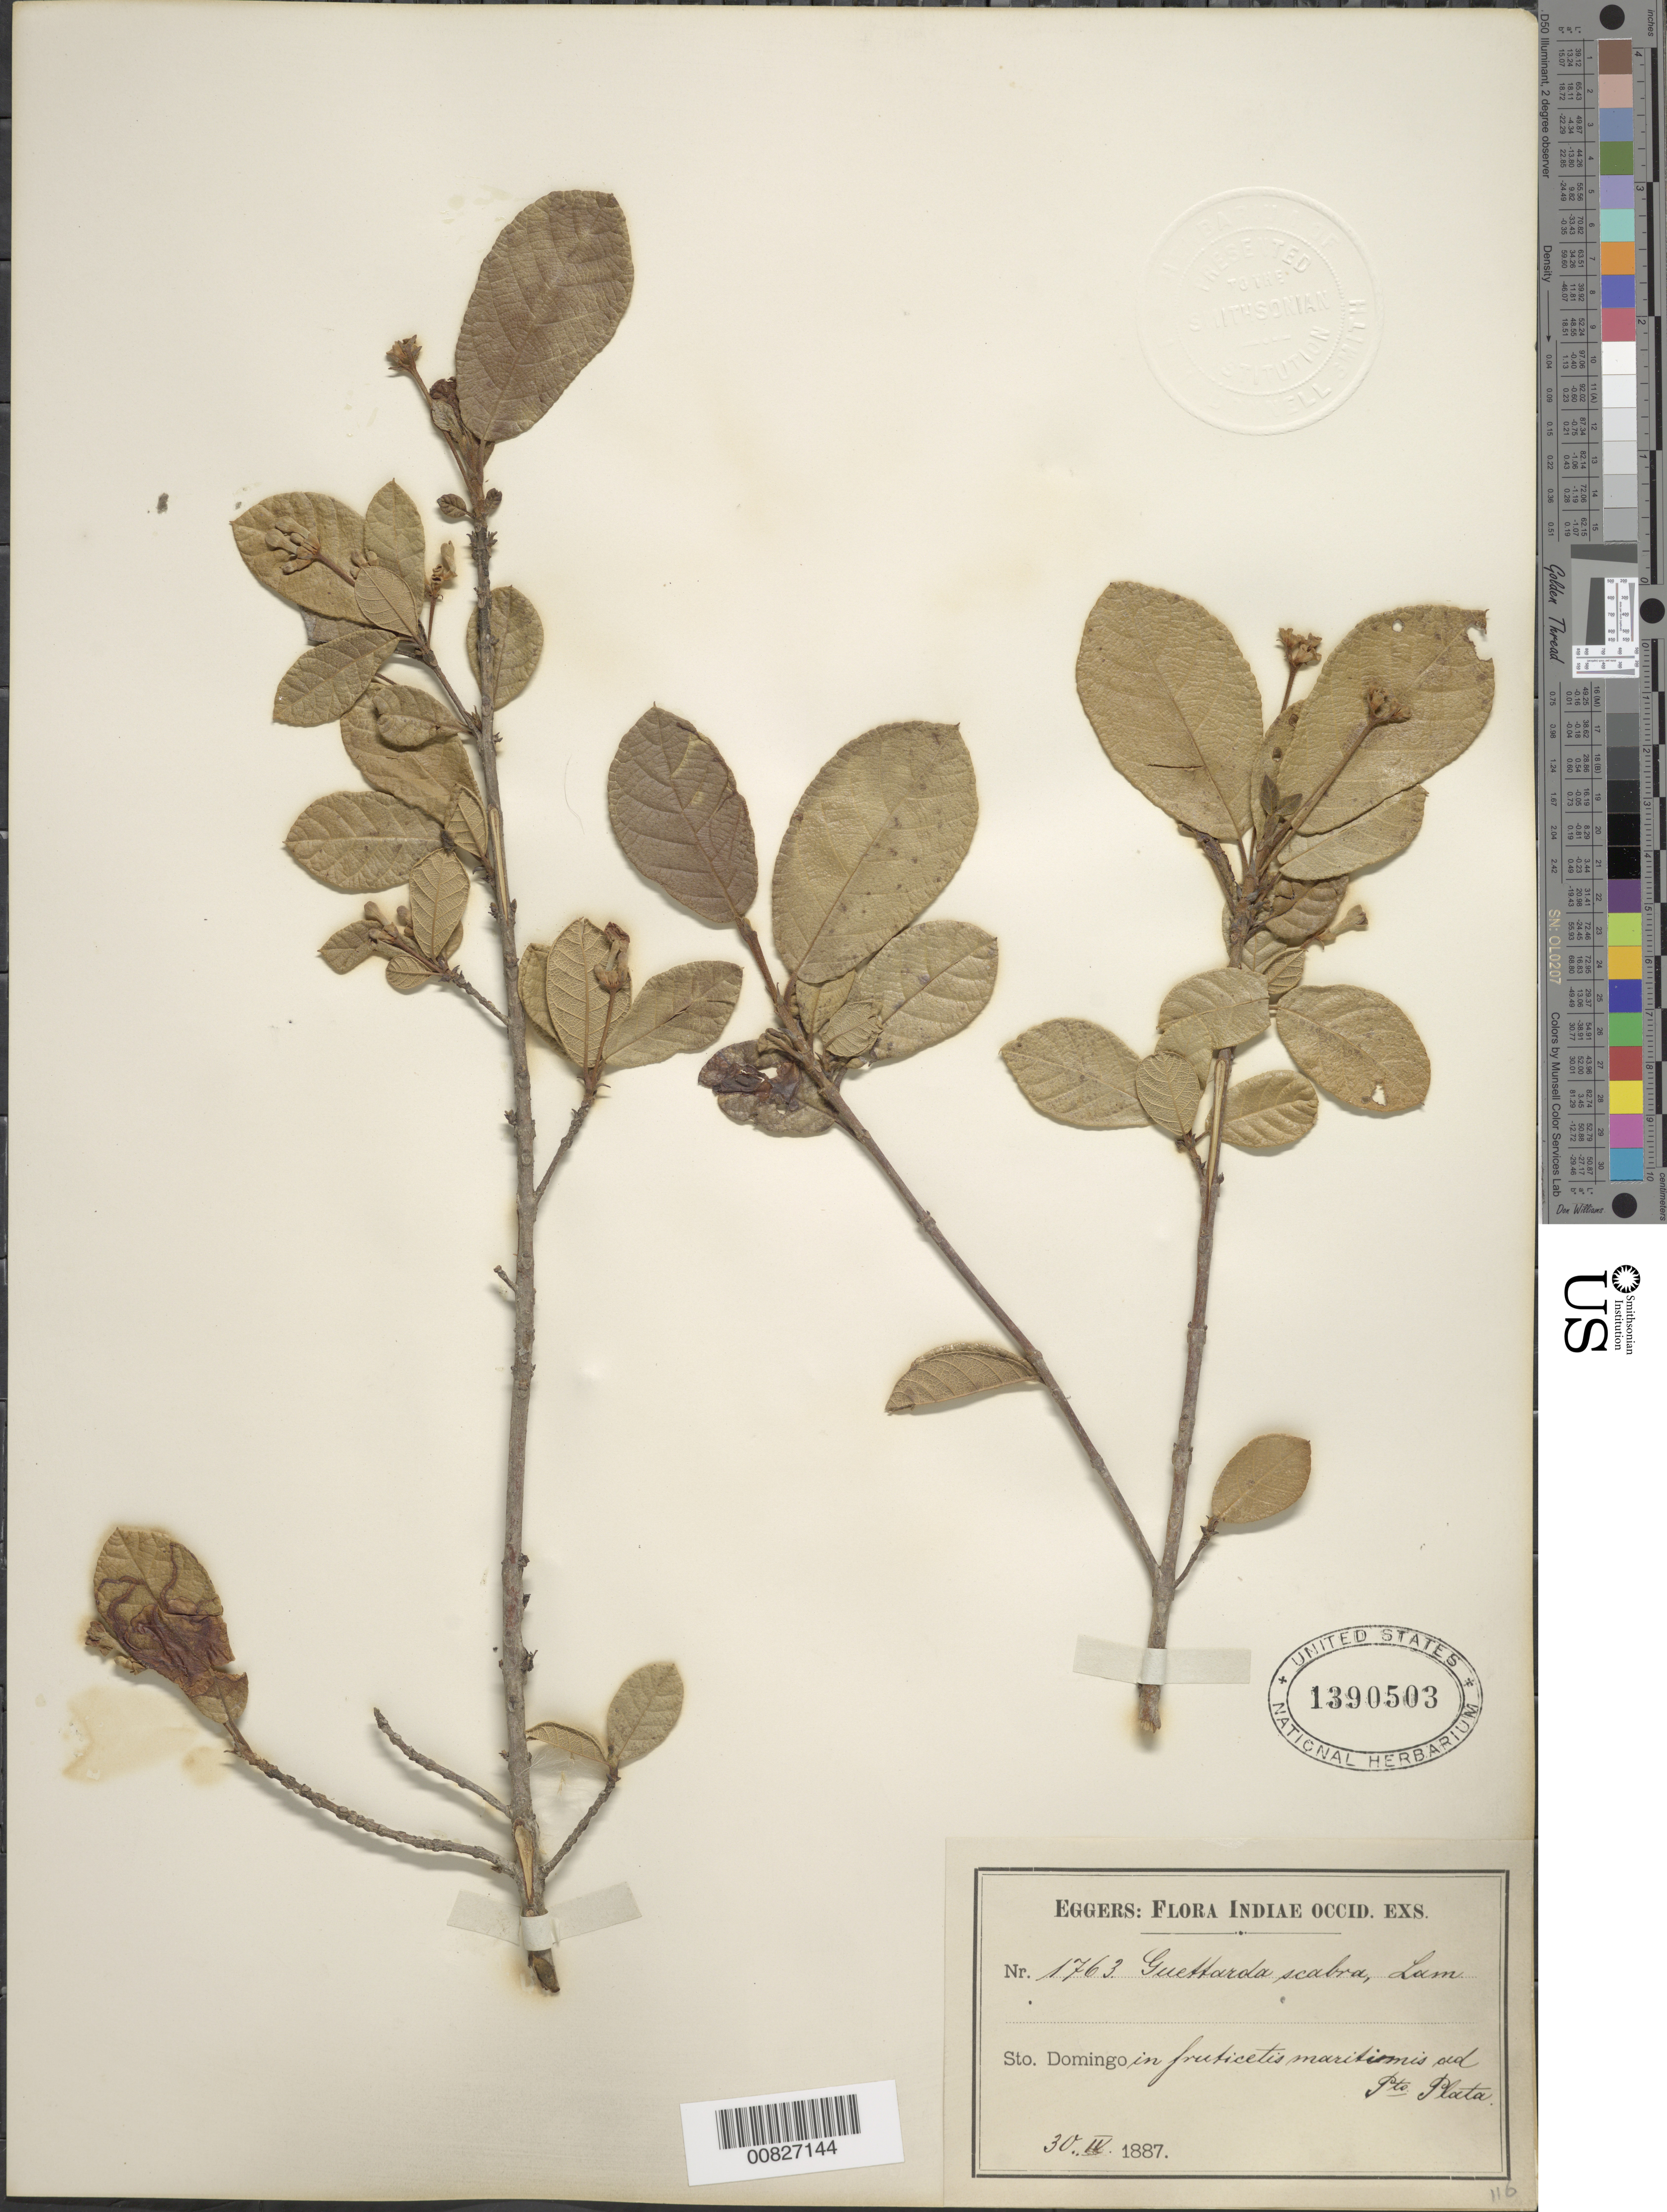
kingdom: Plantae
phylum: Tracheophyta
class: Magnoliopsida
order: Gentianales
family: Rubiaceae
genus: Guettarda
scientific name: Guettarda scabra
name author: (L.) Vent.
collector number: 1763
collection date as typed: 30 Apr 1887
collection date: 1887-04-30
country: Dominican Republic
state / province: Puerto Plata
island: Hispaniola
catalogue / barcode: US 1390503